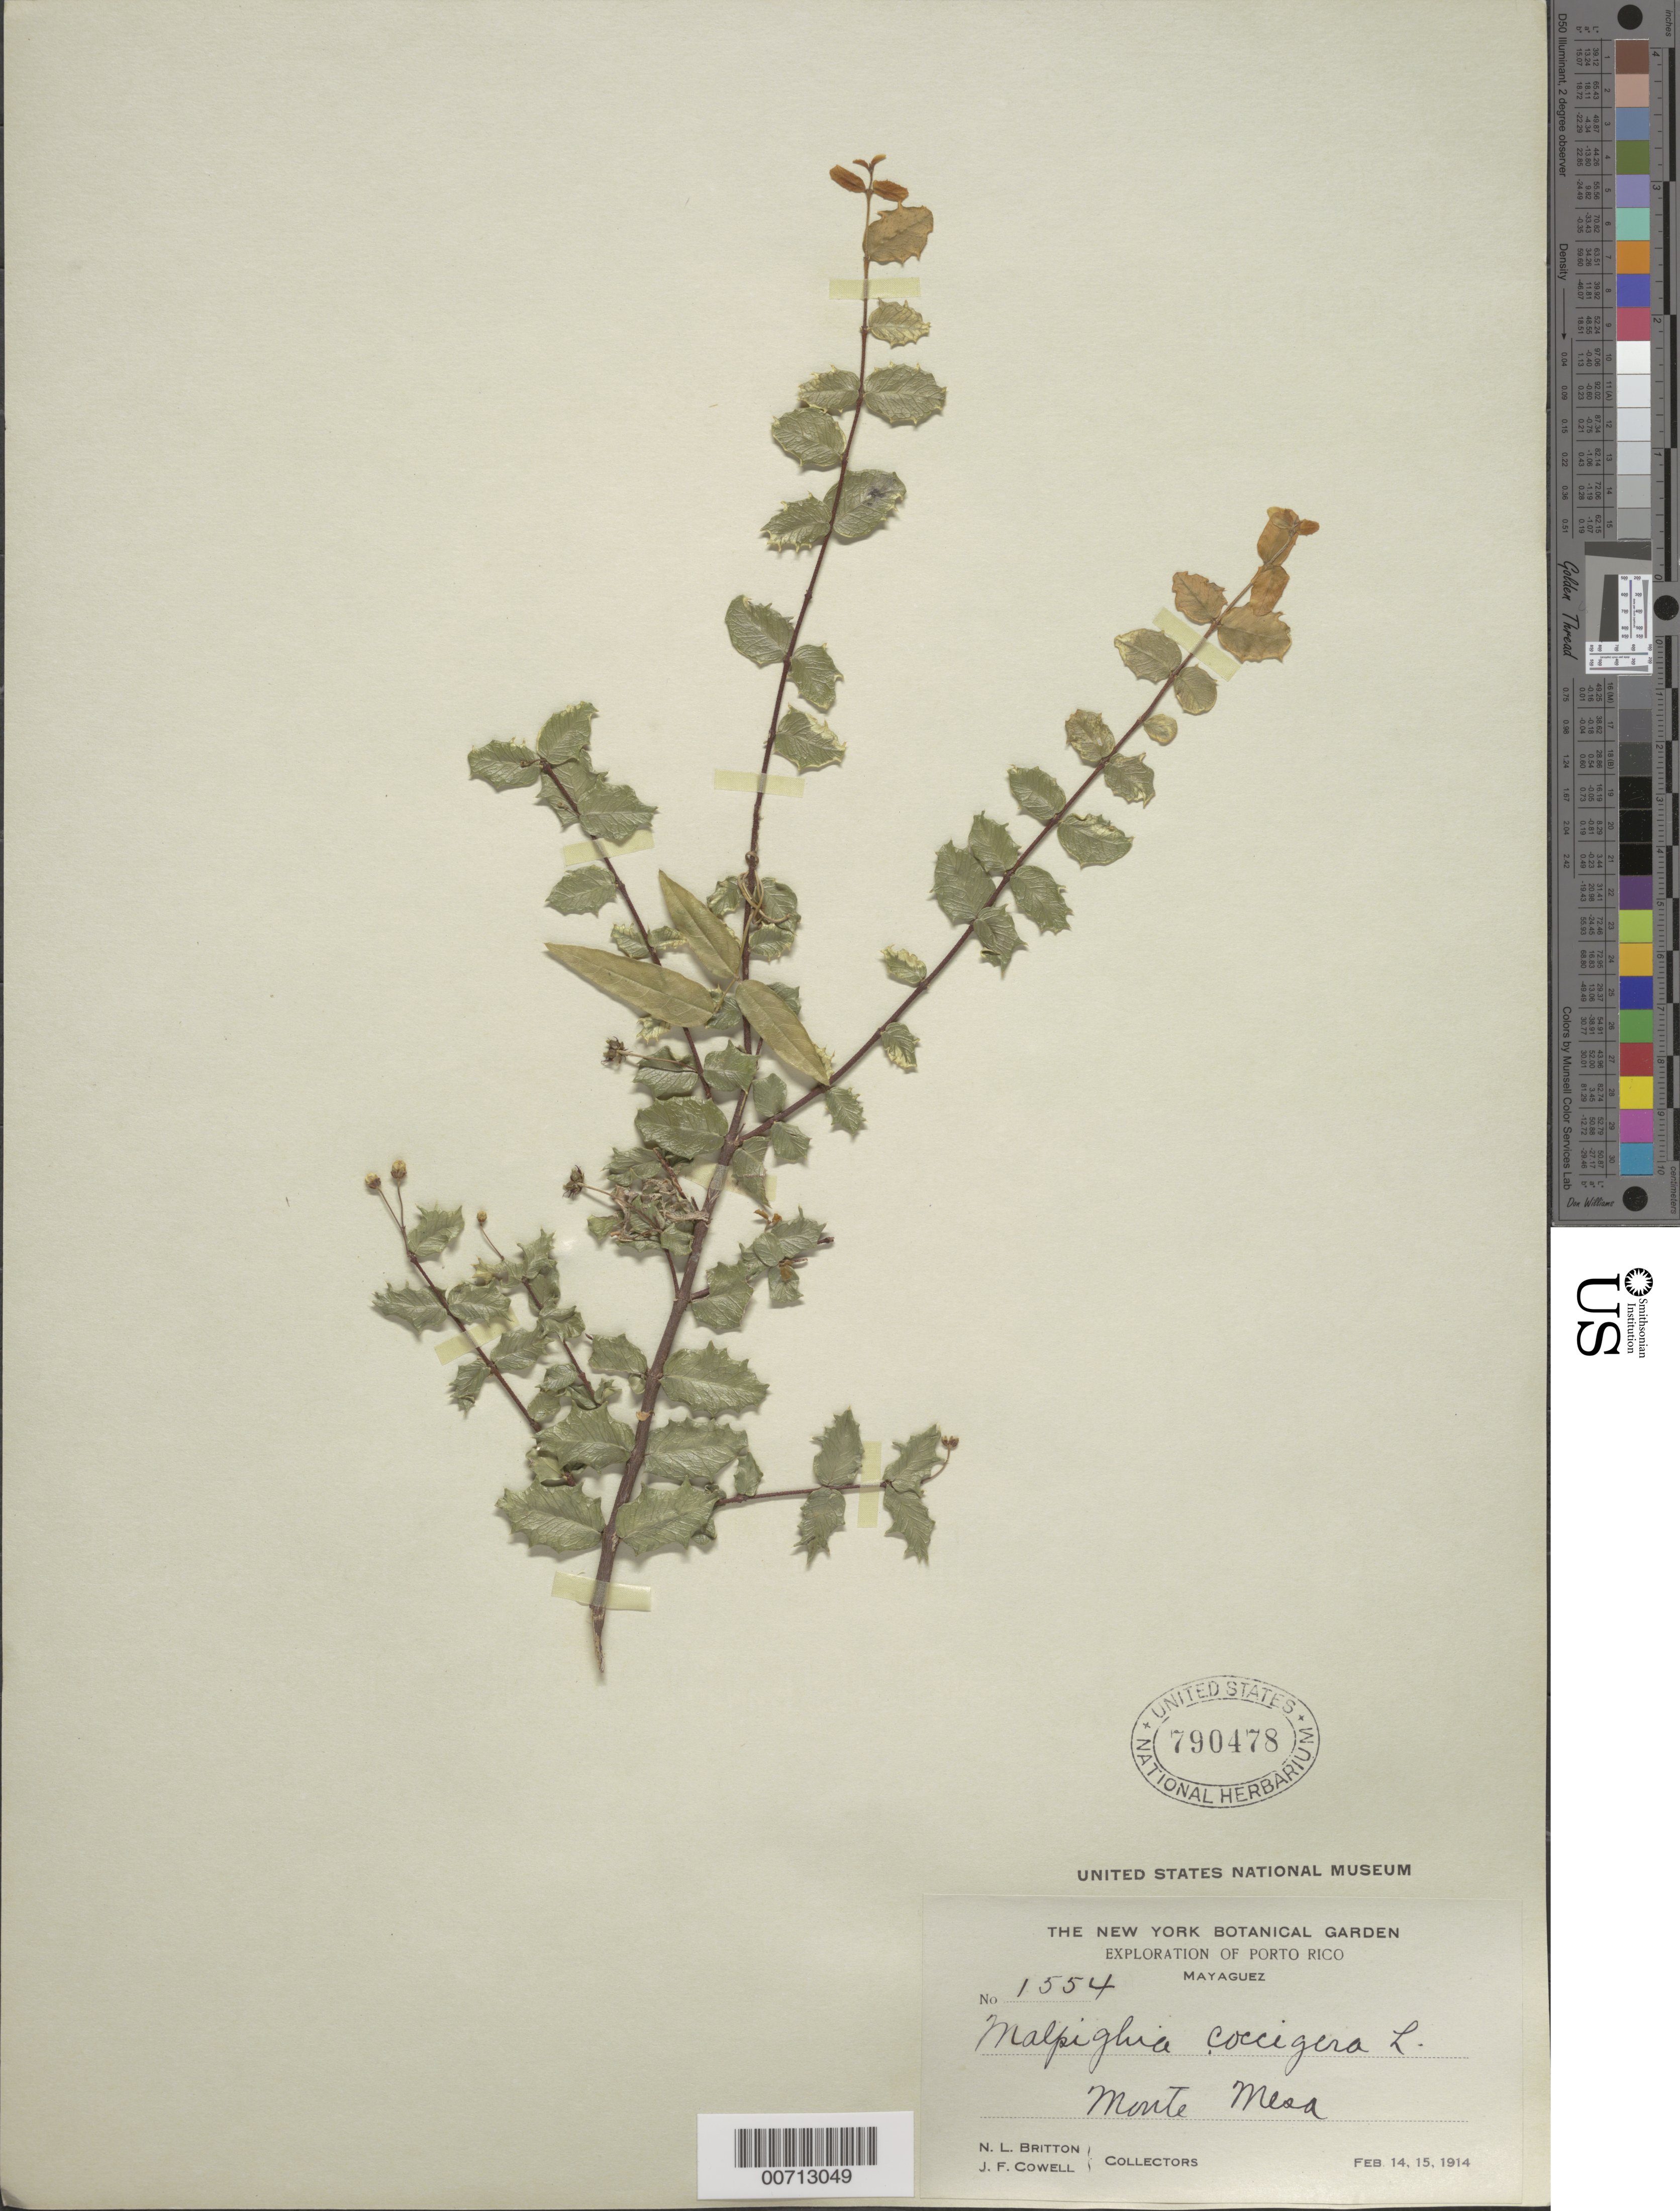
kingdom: Plantae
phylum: Tracheophyta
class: Magnoliopsida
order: Malpighiales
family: Malpighiaceae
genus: Malpighia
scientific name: Malpighia coccigera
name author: L.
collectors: N. Britton & J. F. Cowell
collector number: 1554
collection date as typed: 14 Feb 1914 and 15 Feb 1914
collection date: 1914-02-14,1914-02-15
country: Puerto Rico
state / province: Mayaguez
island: Greater Antilles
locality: Monte Mesa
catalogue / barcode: US 790478